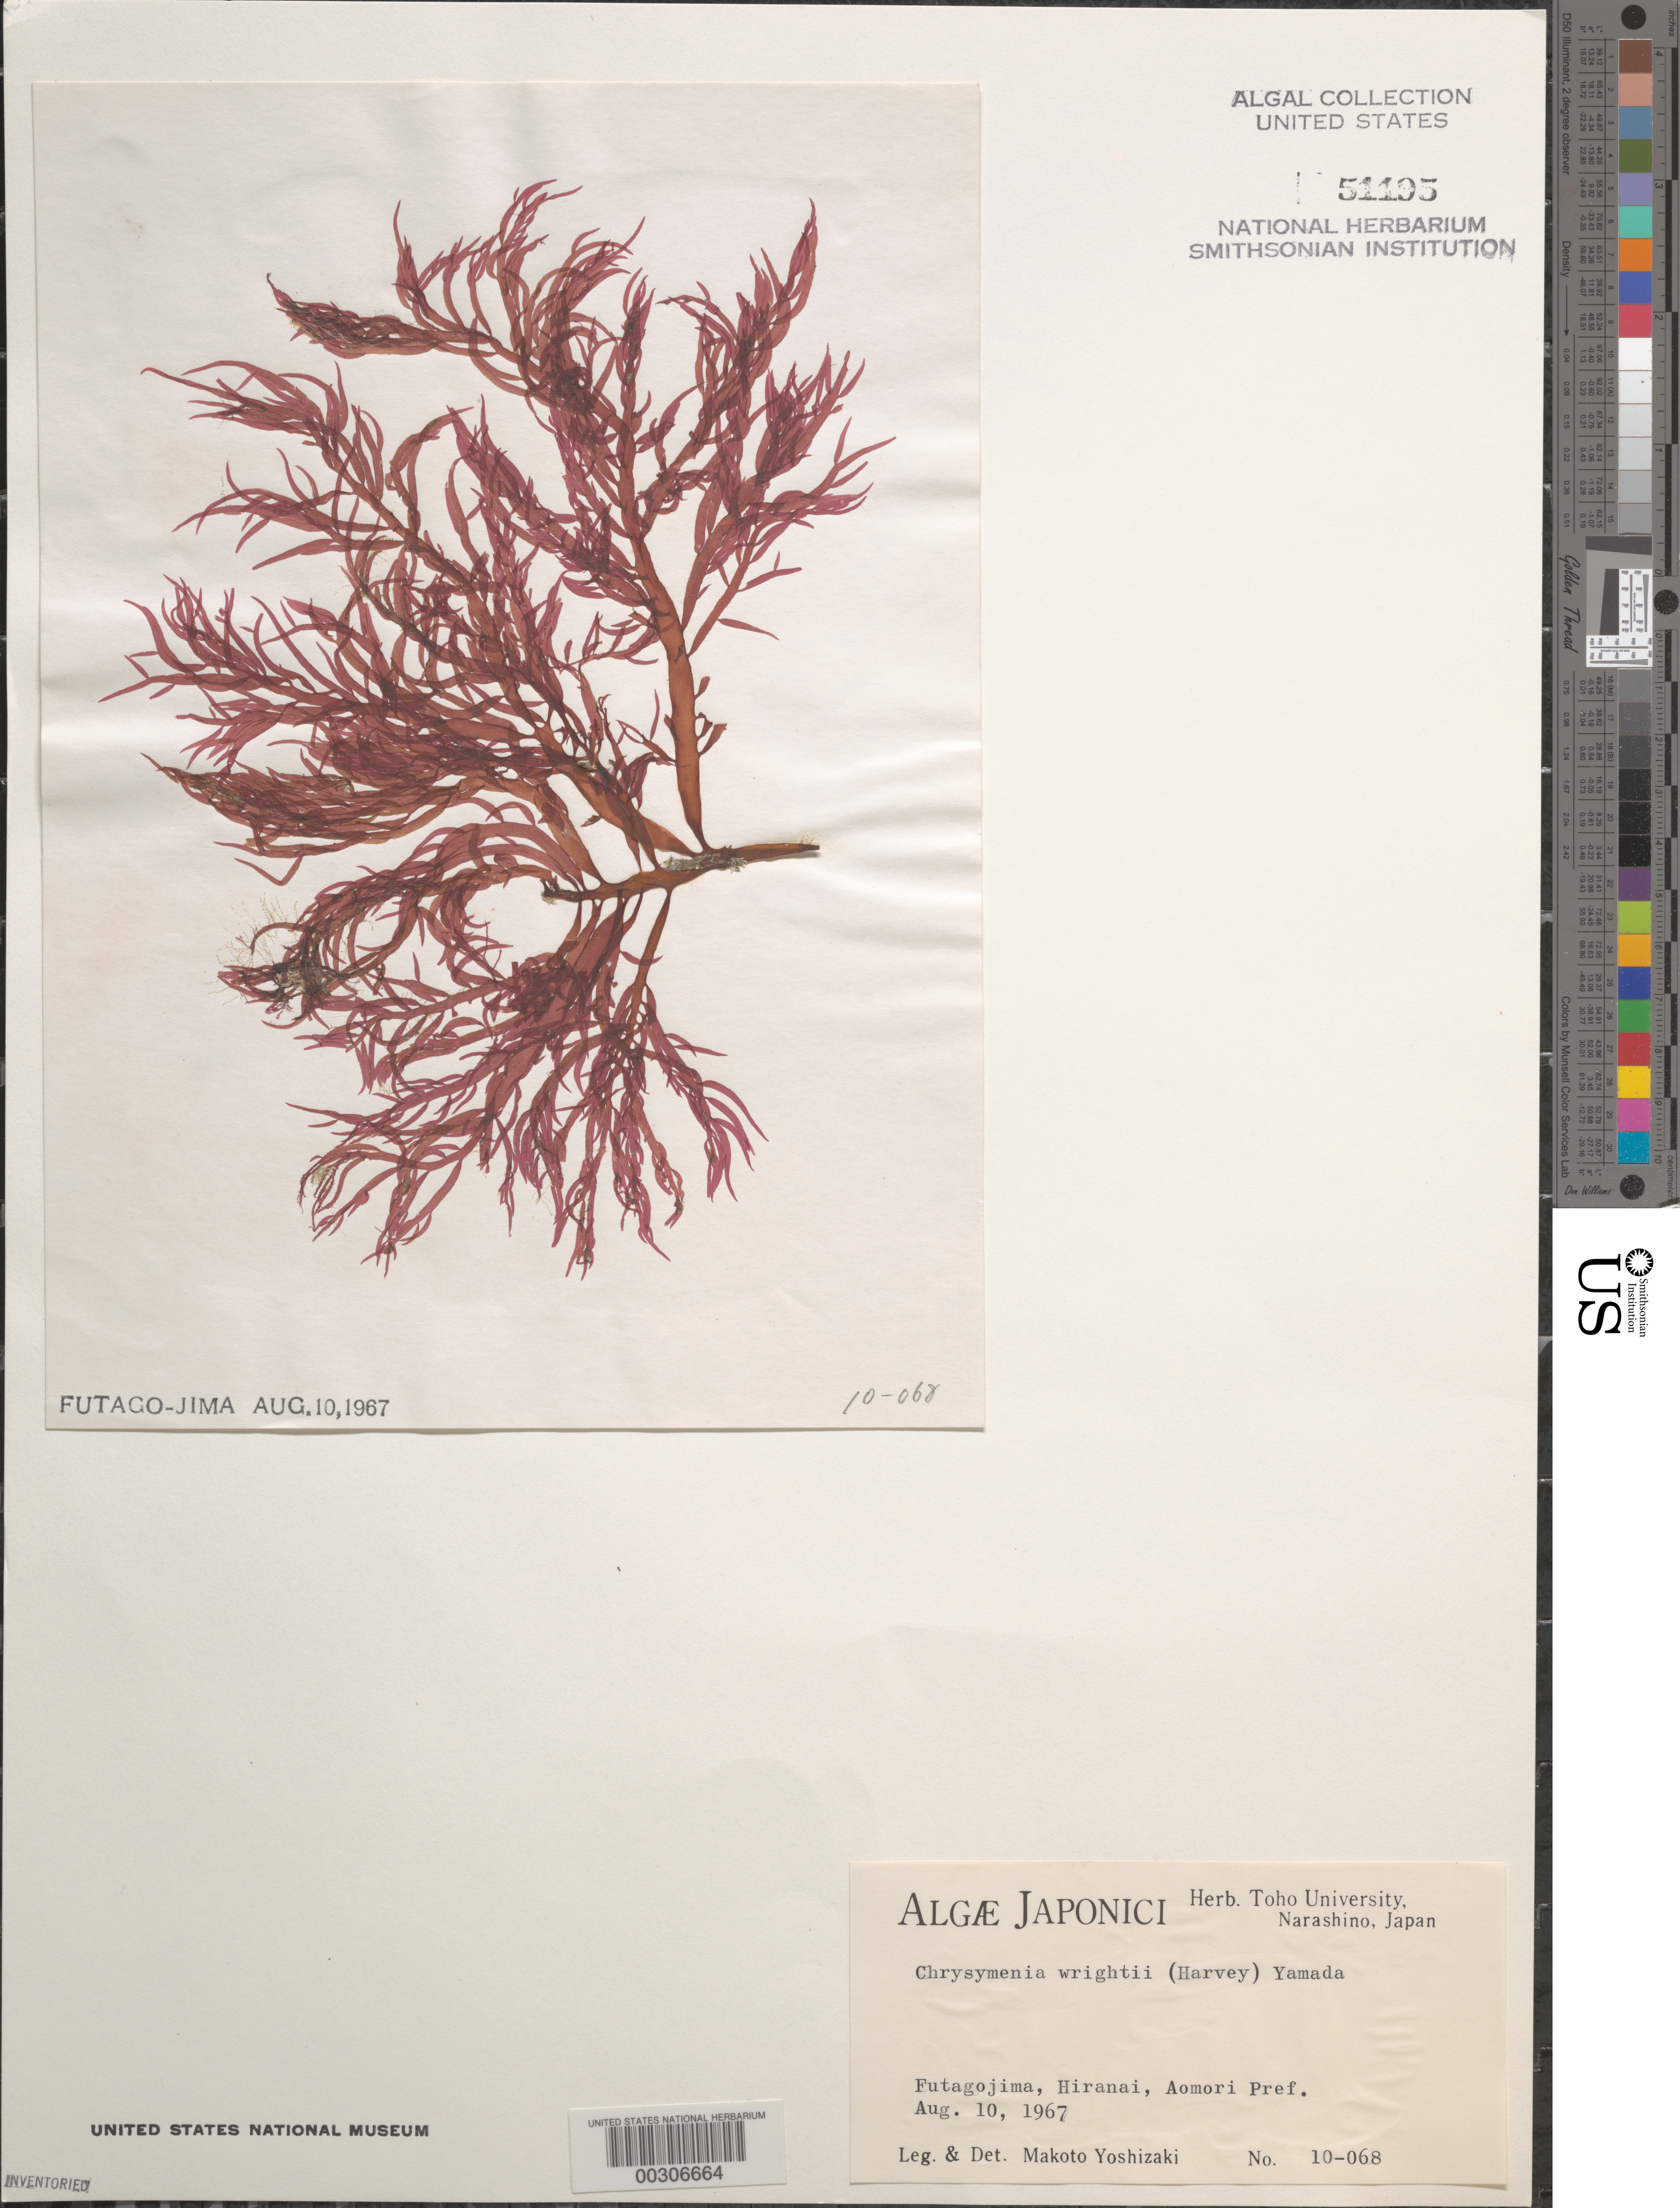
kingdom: Plantae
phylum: Rhodophyta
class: Florideophyceae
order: Rhodymeniales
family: Rhodymeniaceae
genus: Botryocladia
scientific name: Botryocladia wrightii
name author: (Harvey) W.E. Schmidt et al.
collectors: M. Yoshizaki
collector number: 10-068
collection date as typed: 10 Aug 1967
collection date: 1967-08-10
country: Japan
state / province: Aomori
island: Honshu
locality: Futagojima, Hiranai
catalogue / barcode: US 51195